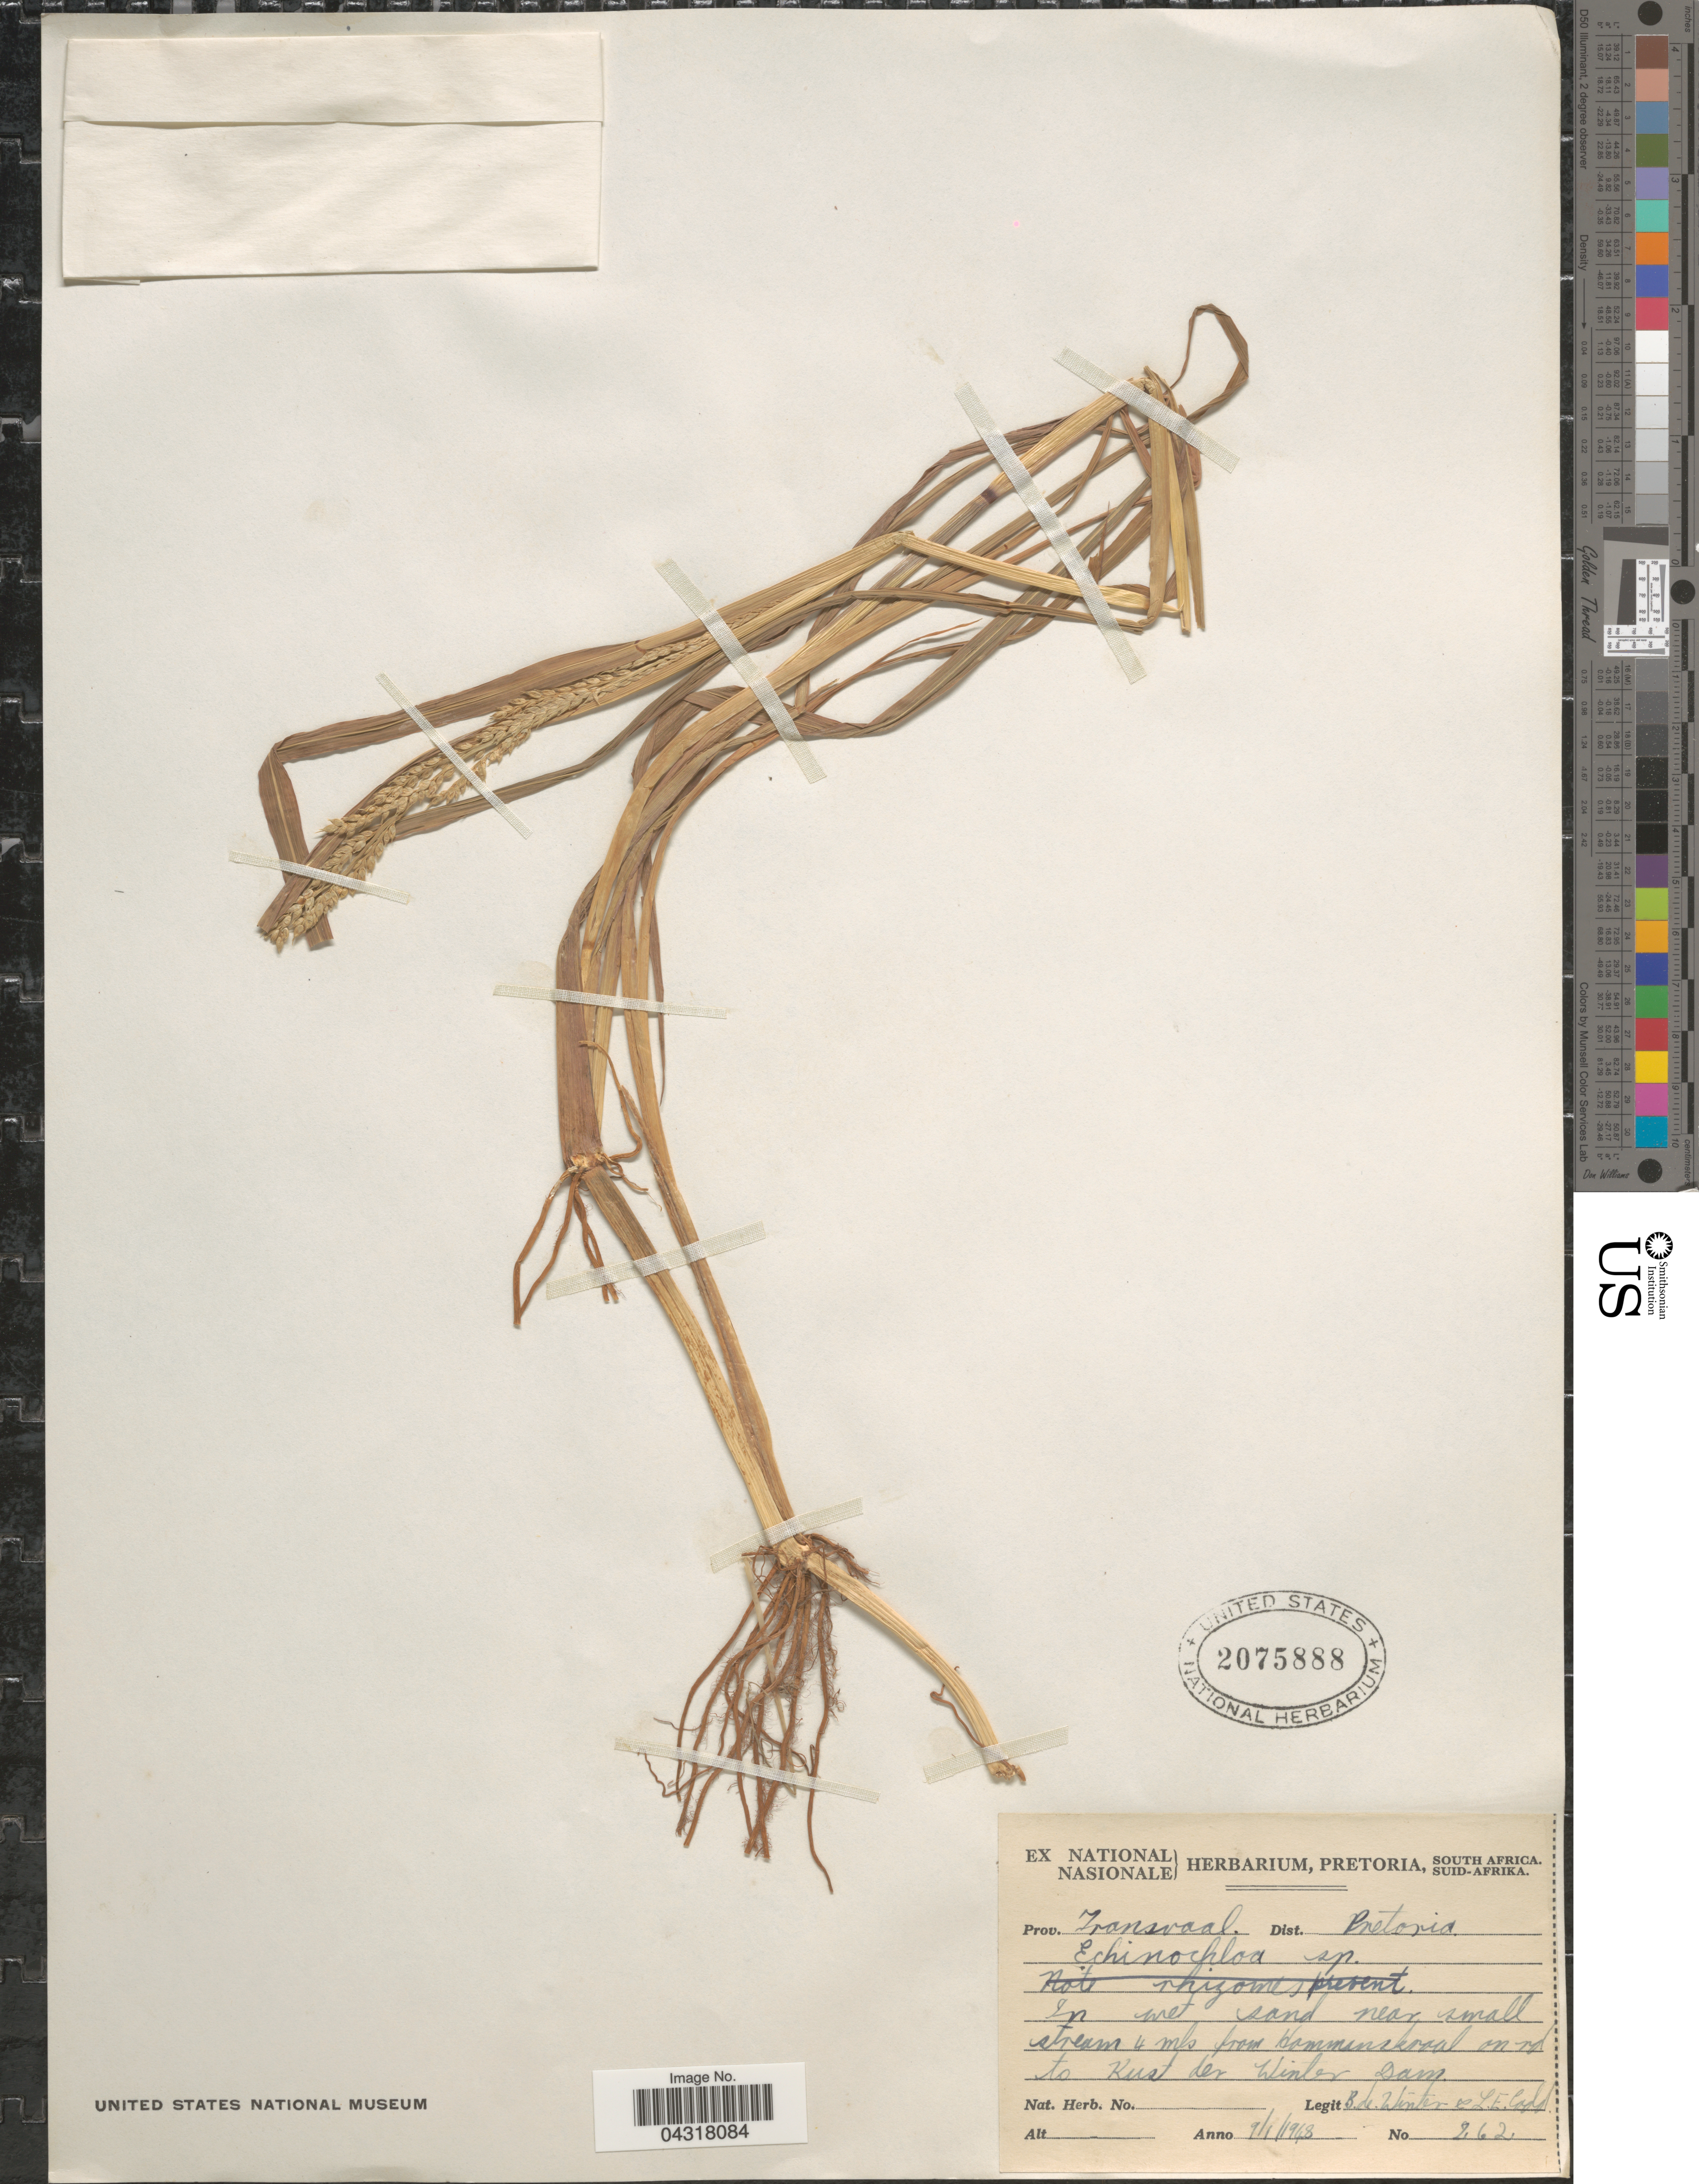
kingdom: Plantae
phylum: Tracheophyta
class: Liliopsida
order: Poales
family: Poaceae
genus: Echinochloa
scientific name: Echinochloa sp.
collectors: B. de Winter & L. Codd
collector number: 262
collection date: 1948-01-09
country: South Africa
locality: Prov. Transvaal. Dist. Pretoria. Near small stream 4 mls from Hammenskraal on rd to Kust der Winter Dam. [interpreted]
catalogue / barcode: US 2075888